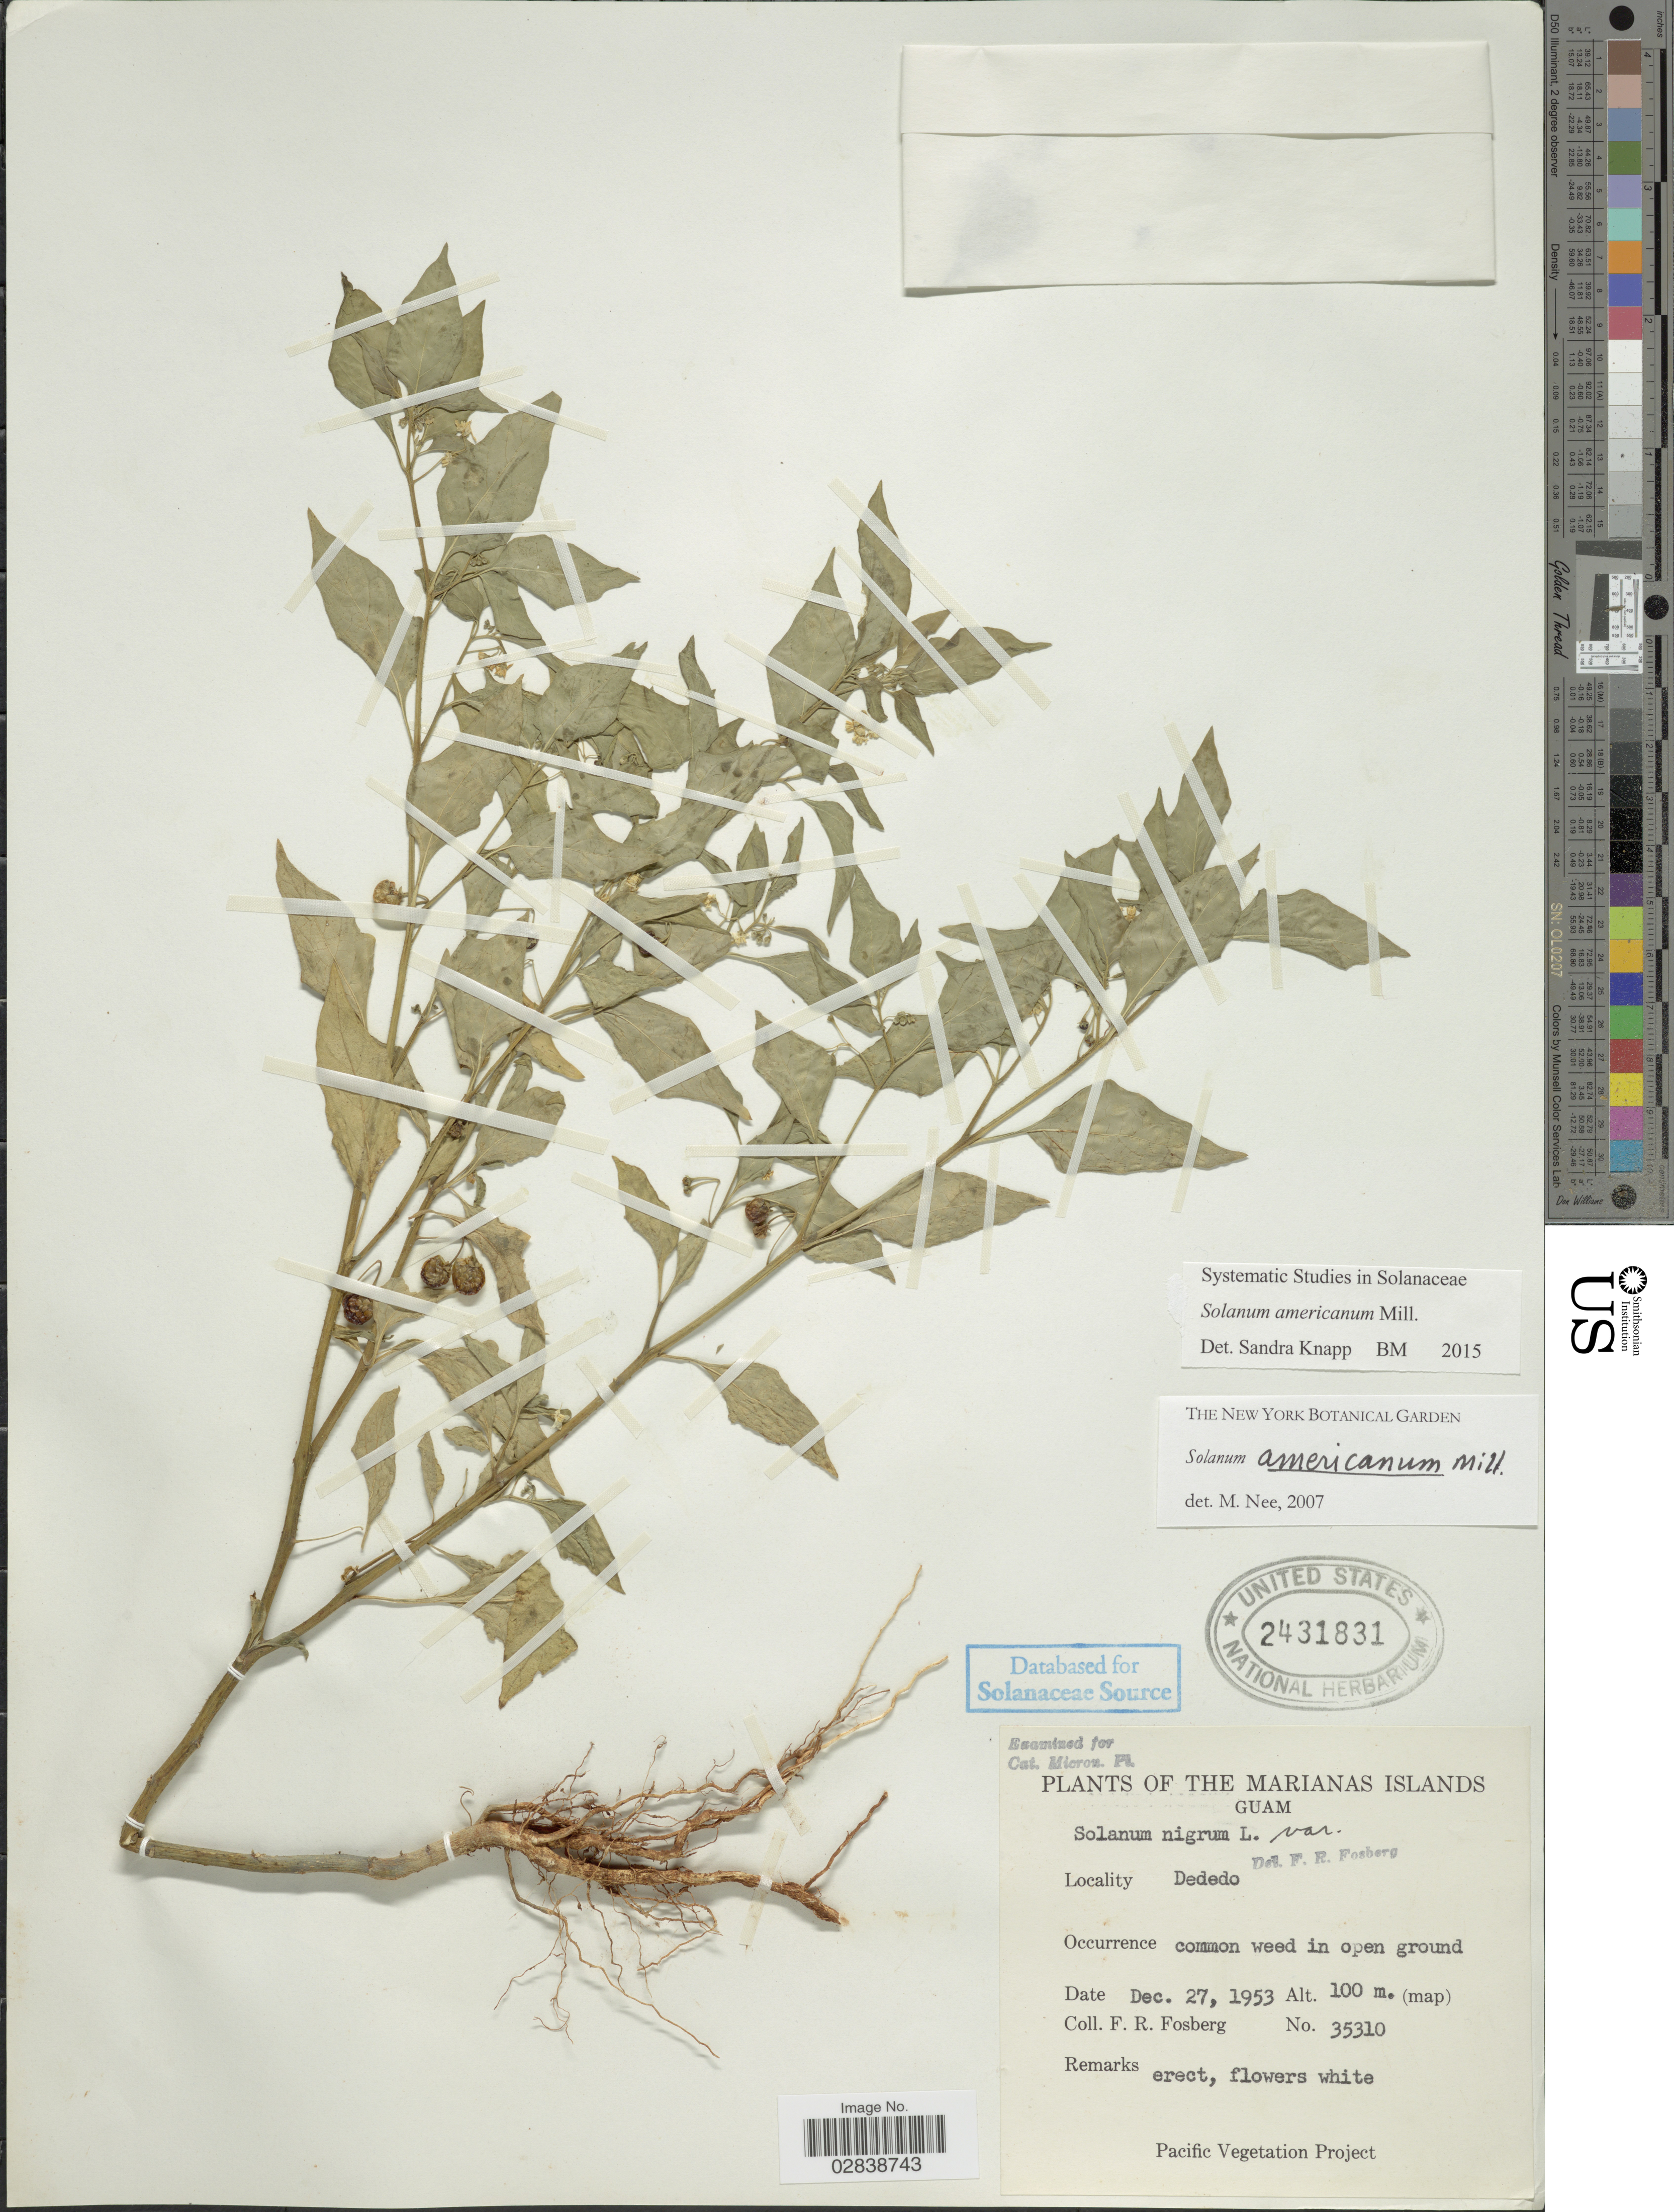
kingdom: Plantae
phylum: Tracheophyta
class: Magnoliopsida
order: Solanales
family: Solanaceae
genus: Solanum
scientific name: Solanum americanum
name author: Mill.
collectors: F. R. Fosberg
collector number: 35310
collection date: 1953-12-27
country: Guam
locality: Marianas Islands. Dededo.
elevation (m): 100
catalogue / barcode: US 2431831